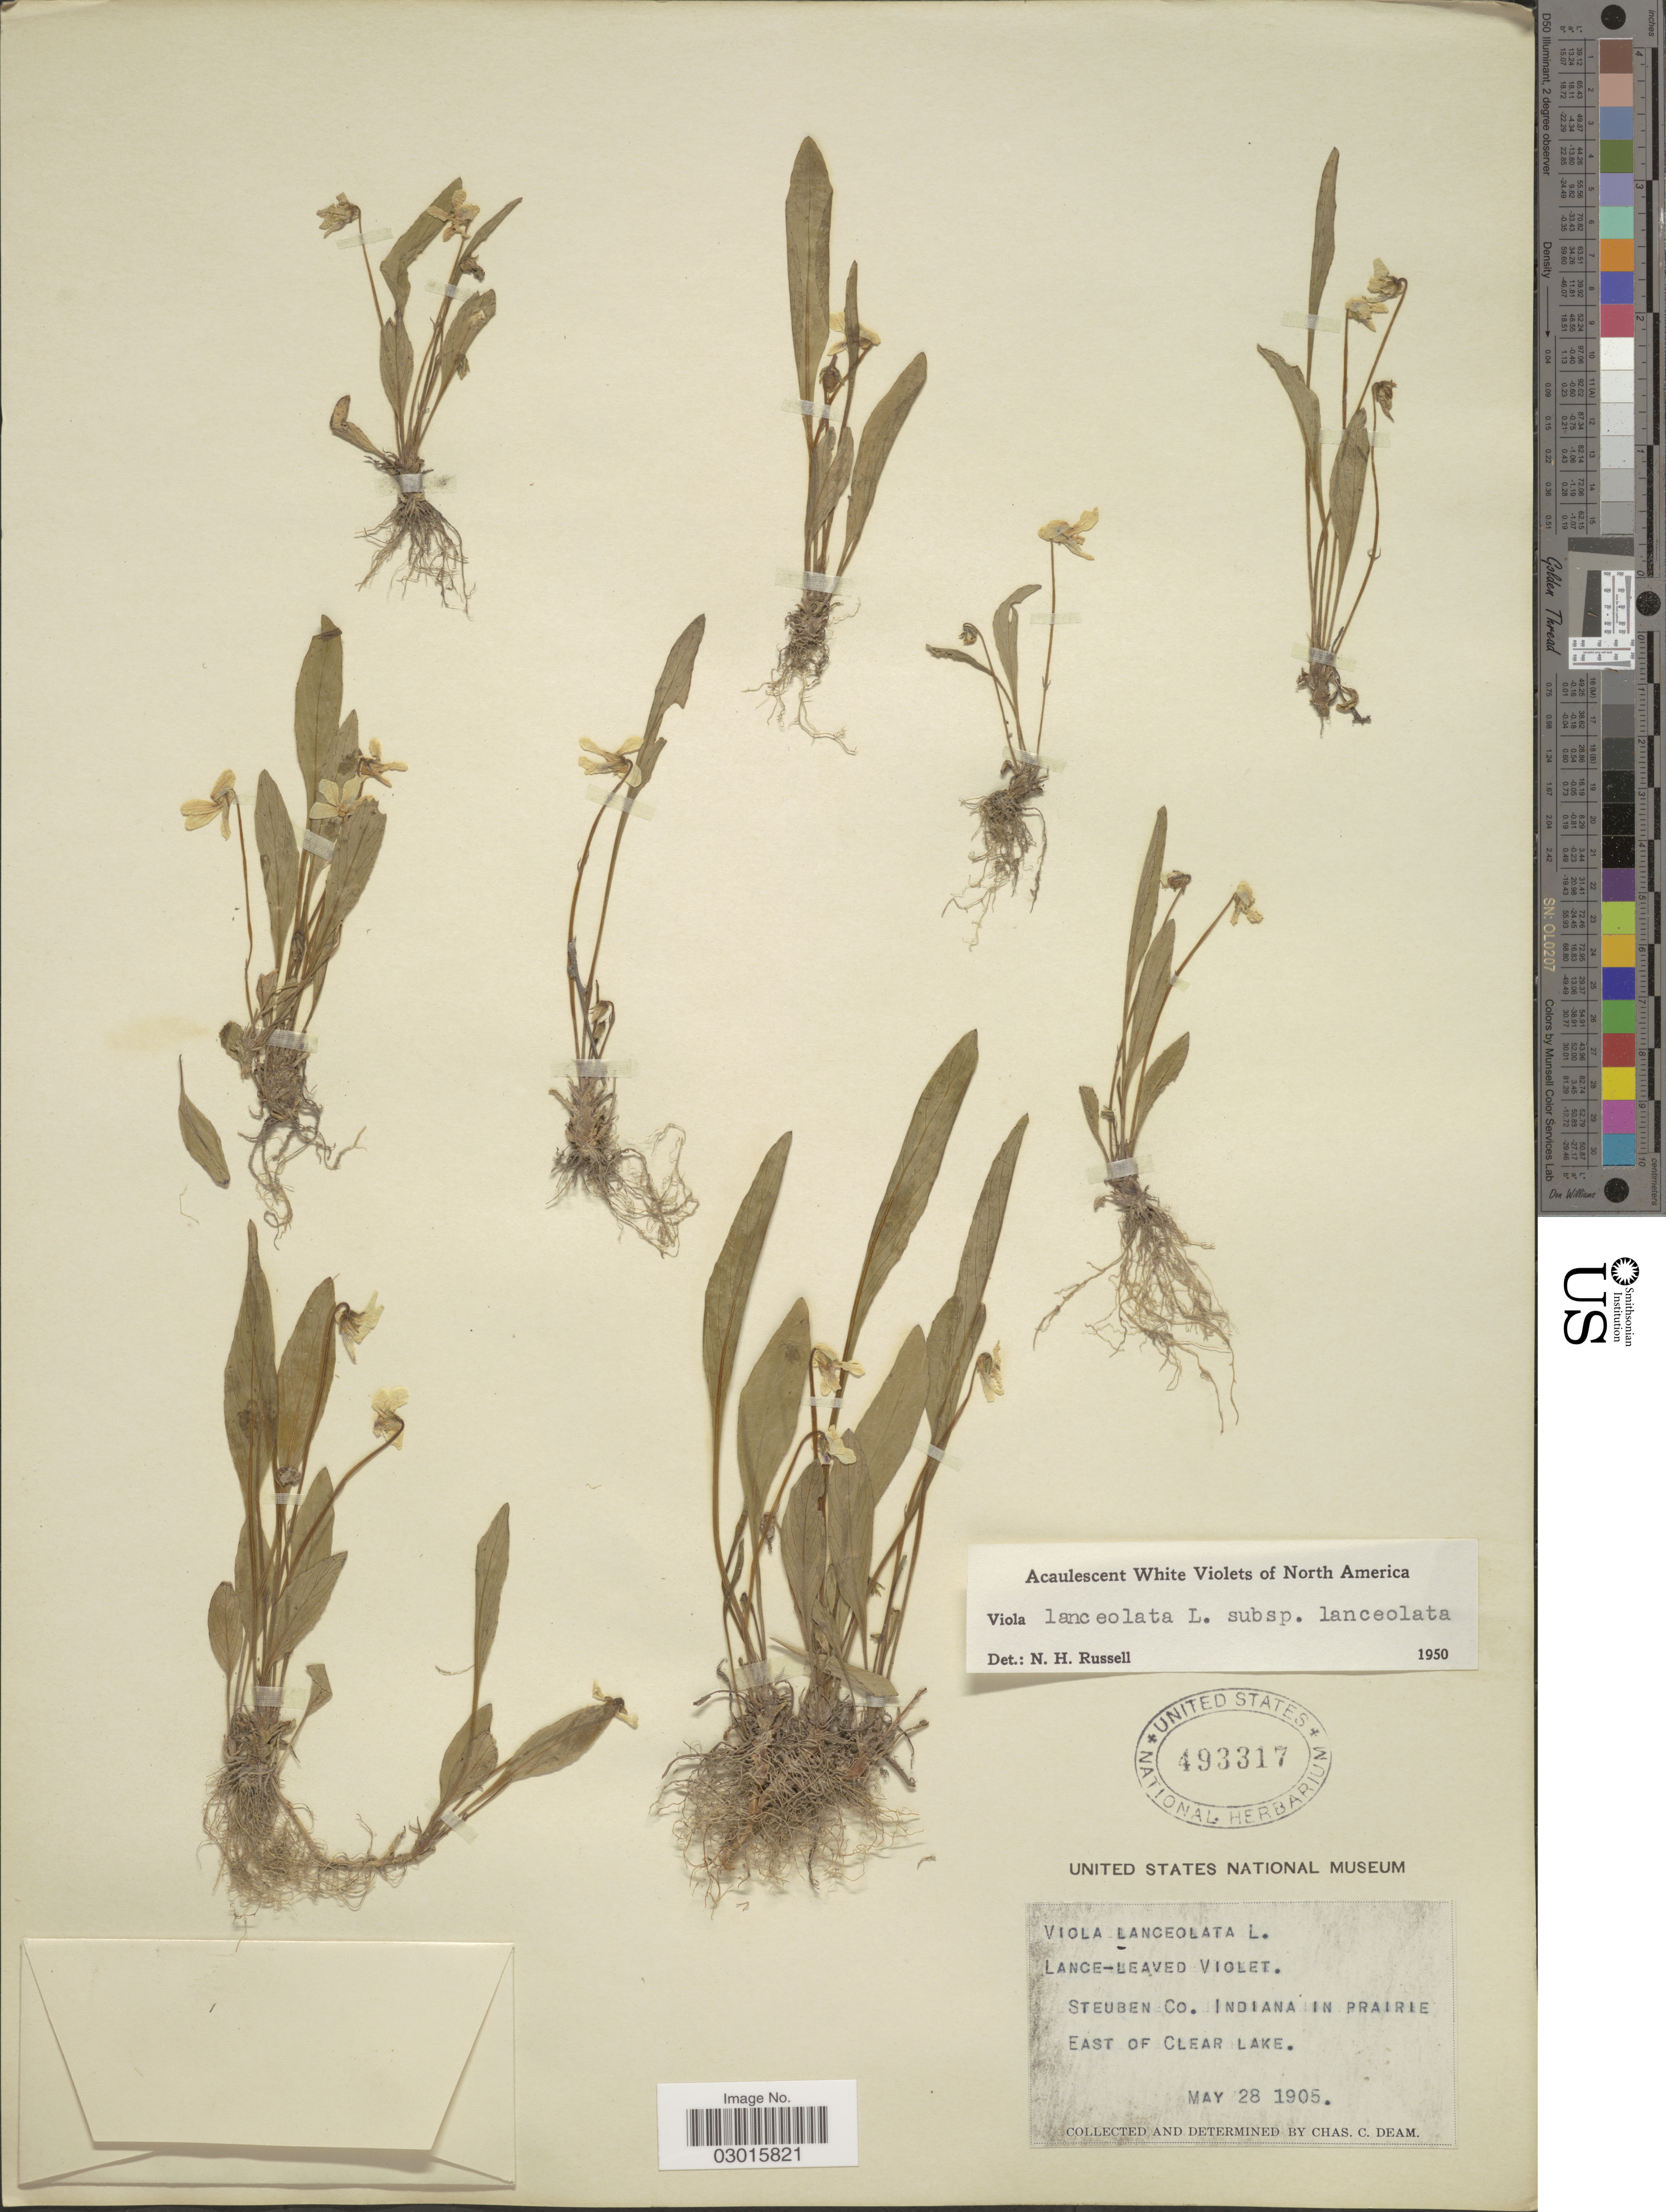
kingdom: Plantae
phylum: Tracheophyta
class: Magnoliopsida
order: Malpighiales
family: Violaceae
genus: Viola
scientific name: Viola lanceolata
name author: L.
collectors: C. C. Deam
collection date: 1905-05-28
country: United States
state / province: Indiana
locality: Steuben Co. Indiana in prairie, East of Clear Lake.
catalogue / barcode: US 493317